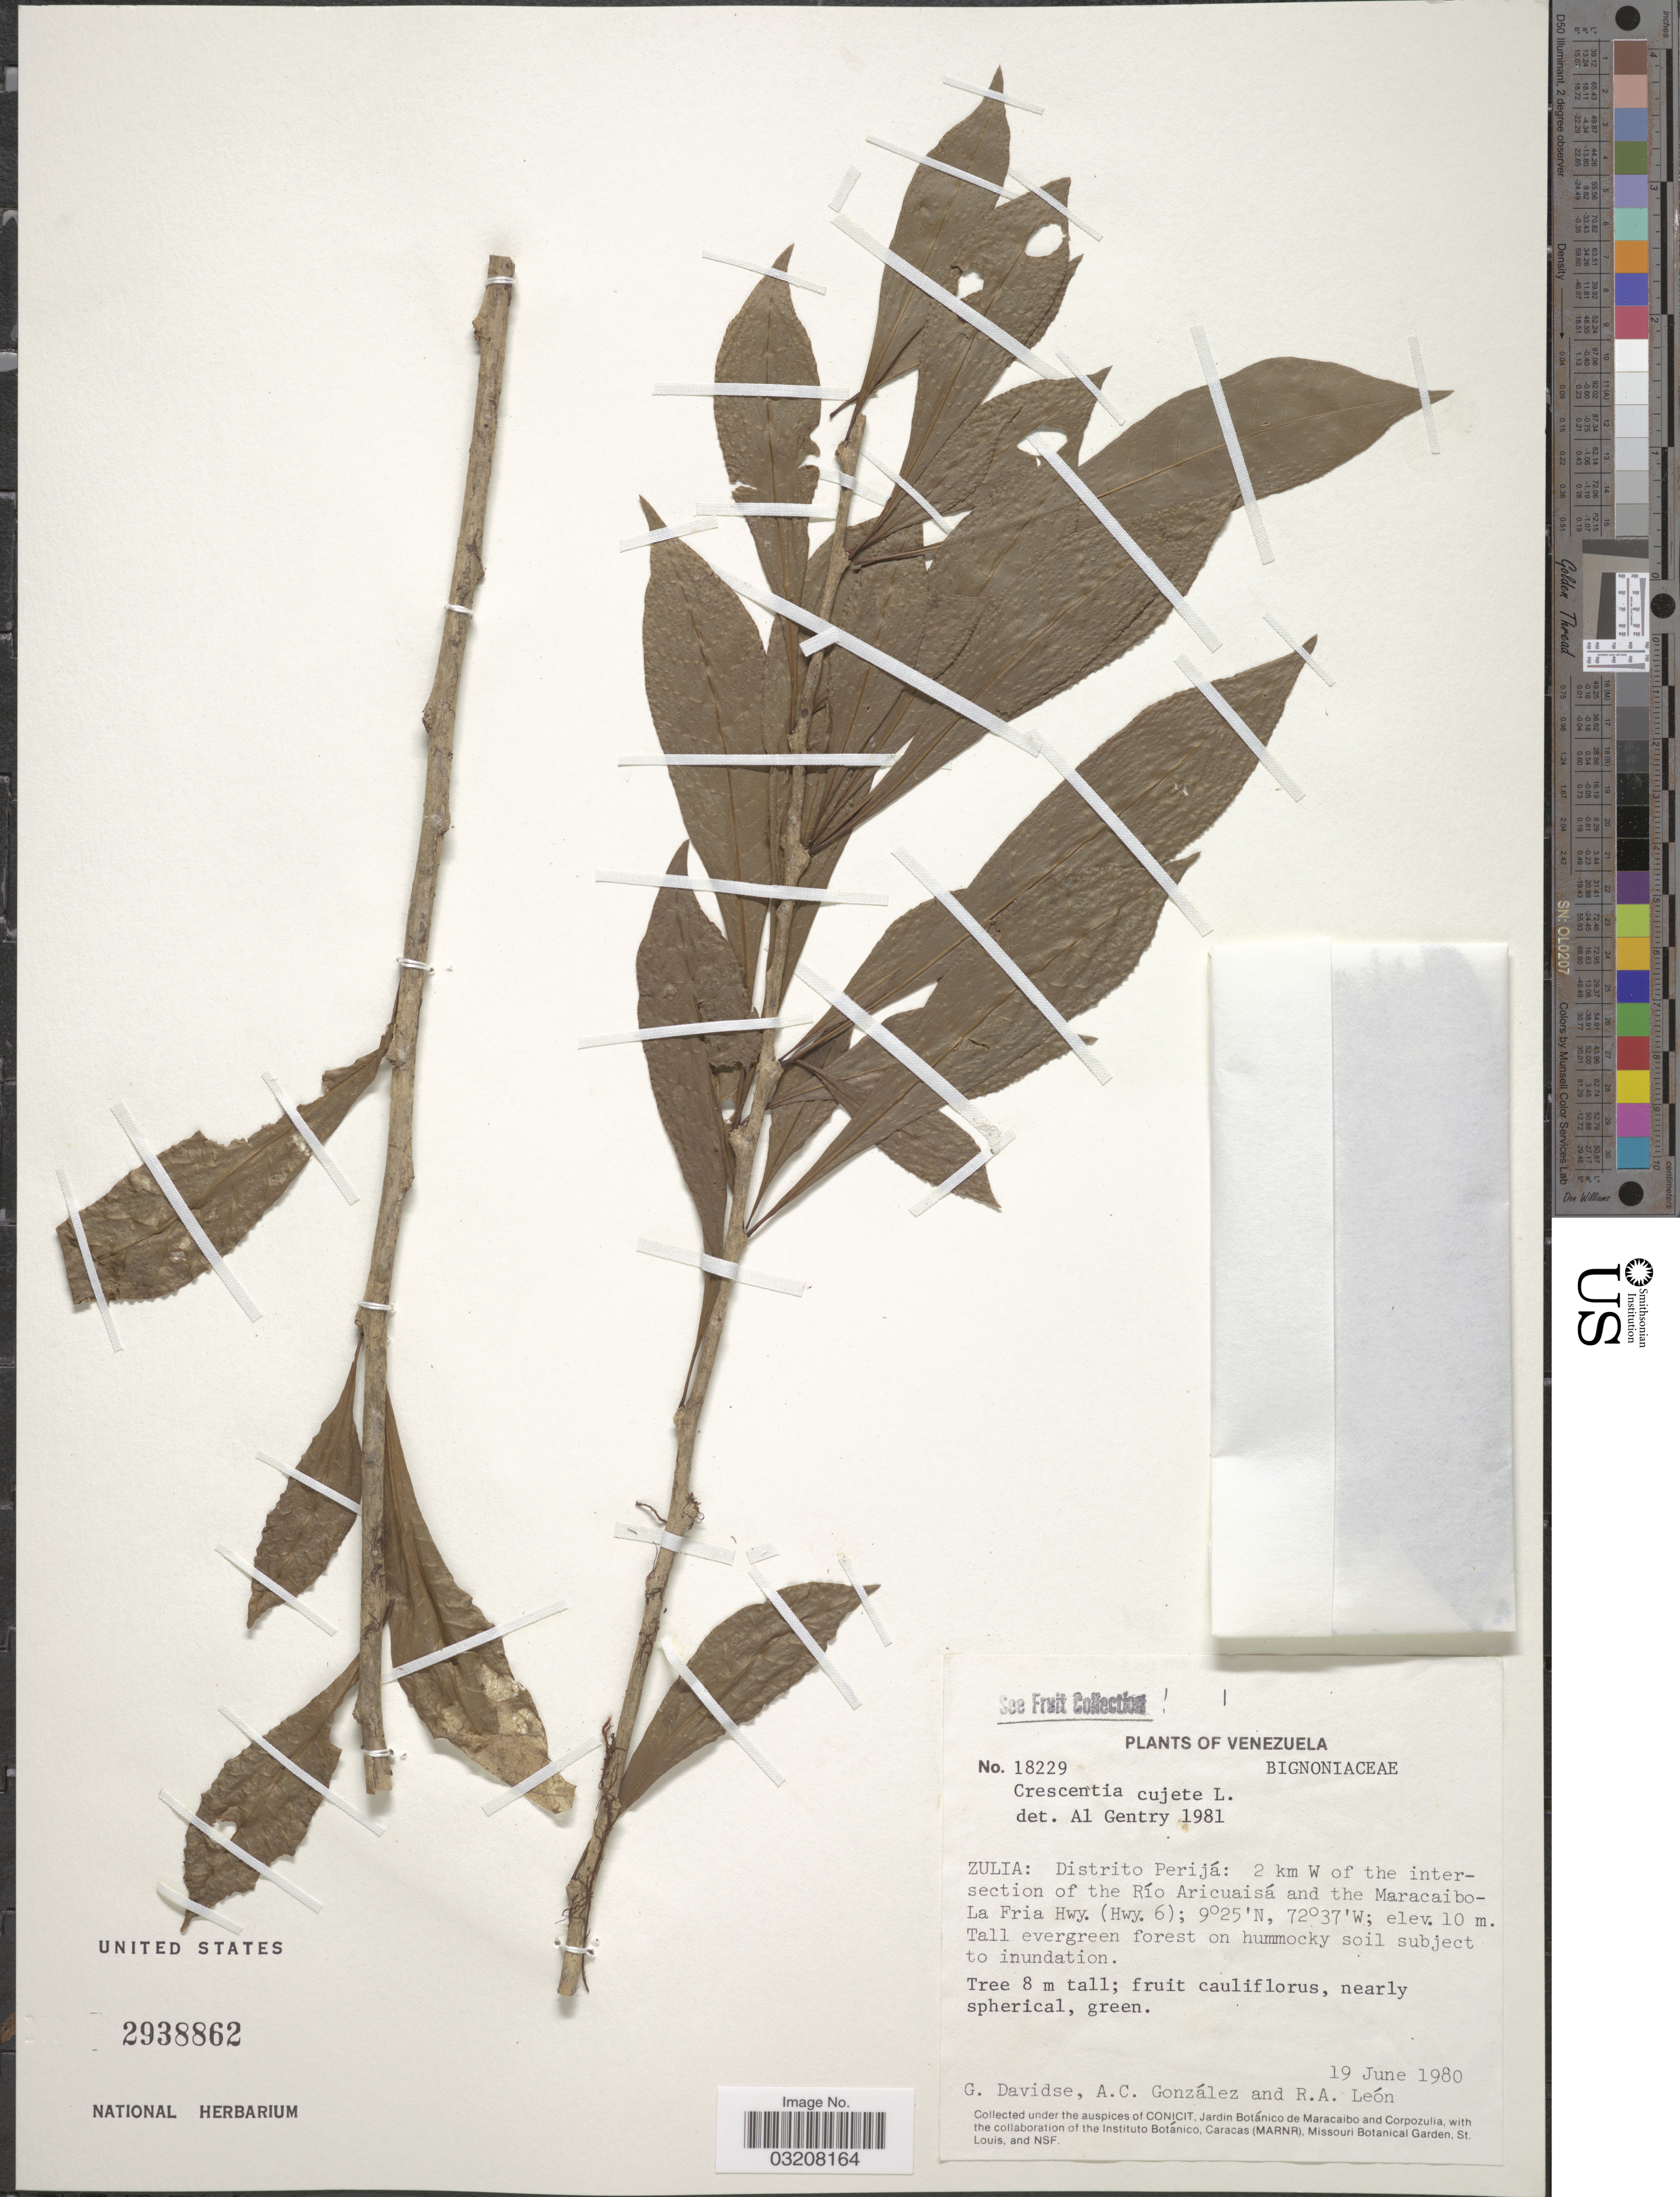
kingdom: Plantae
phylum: Tracheophyta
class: Magnoliopsida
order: Lamiales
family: Bignoniaceae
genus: Crescentia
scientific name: Crescentia cujete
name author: L.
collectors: G. Davidse, A. C. González & R. A. León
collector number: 18229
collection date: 1980-06-19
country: Venezuela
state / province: Zulia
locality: Distrito Perijá: 2 km W of the intersection of the Río Aricuaisá and the Maracaibo-La Fria Hwy. (Hwy. 6)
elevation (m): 10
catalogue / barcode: US 2938862